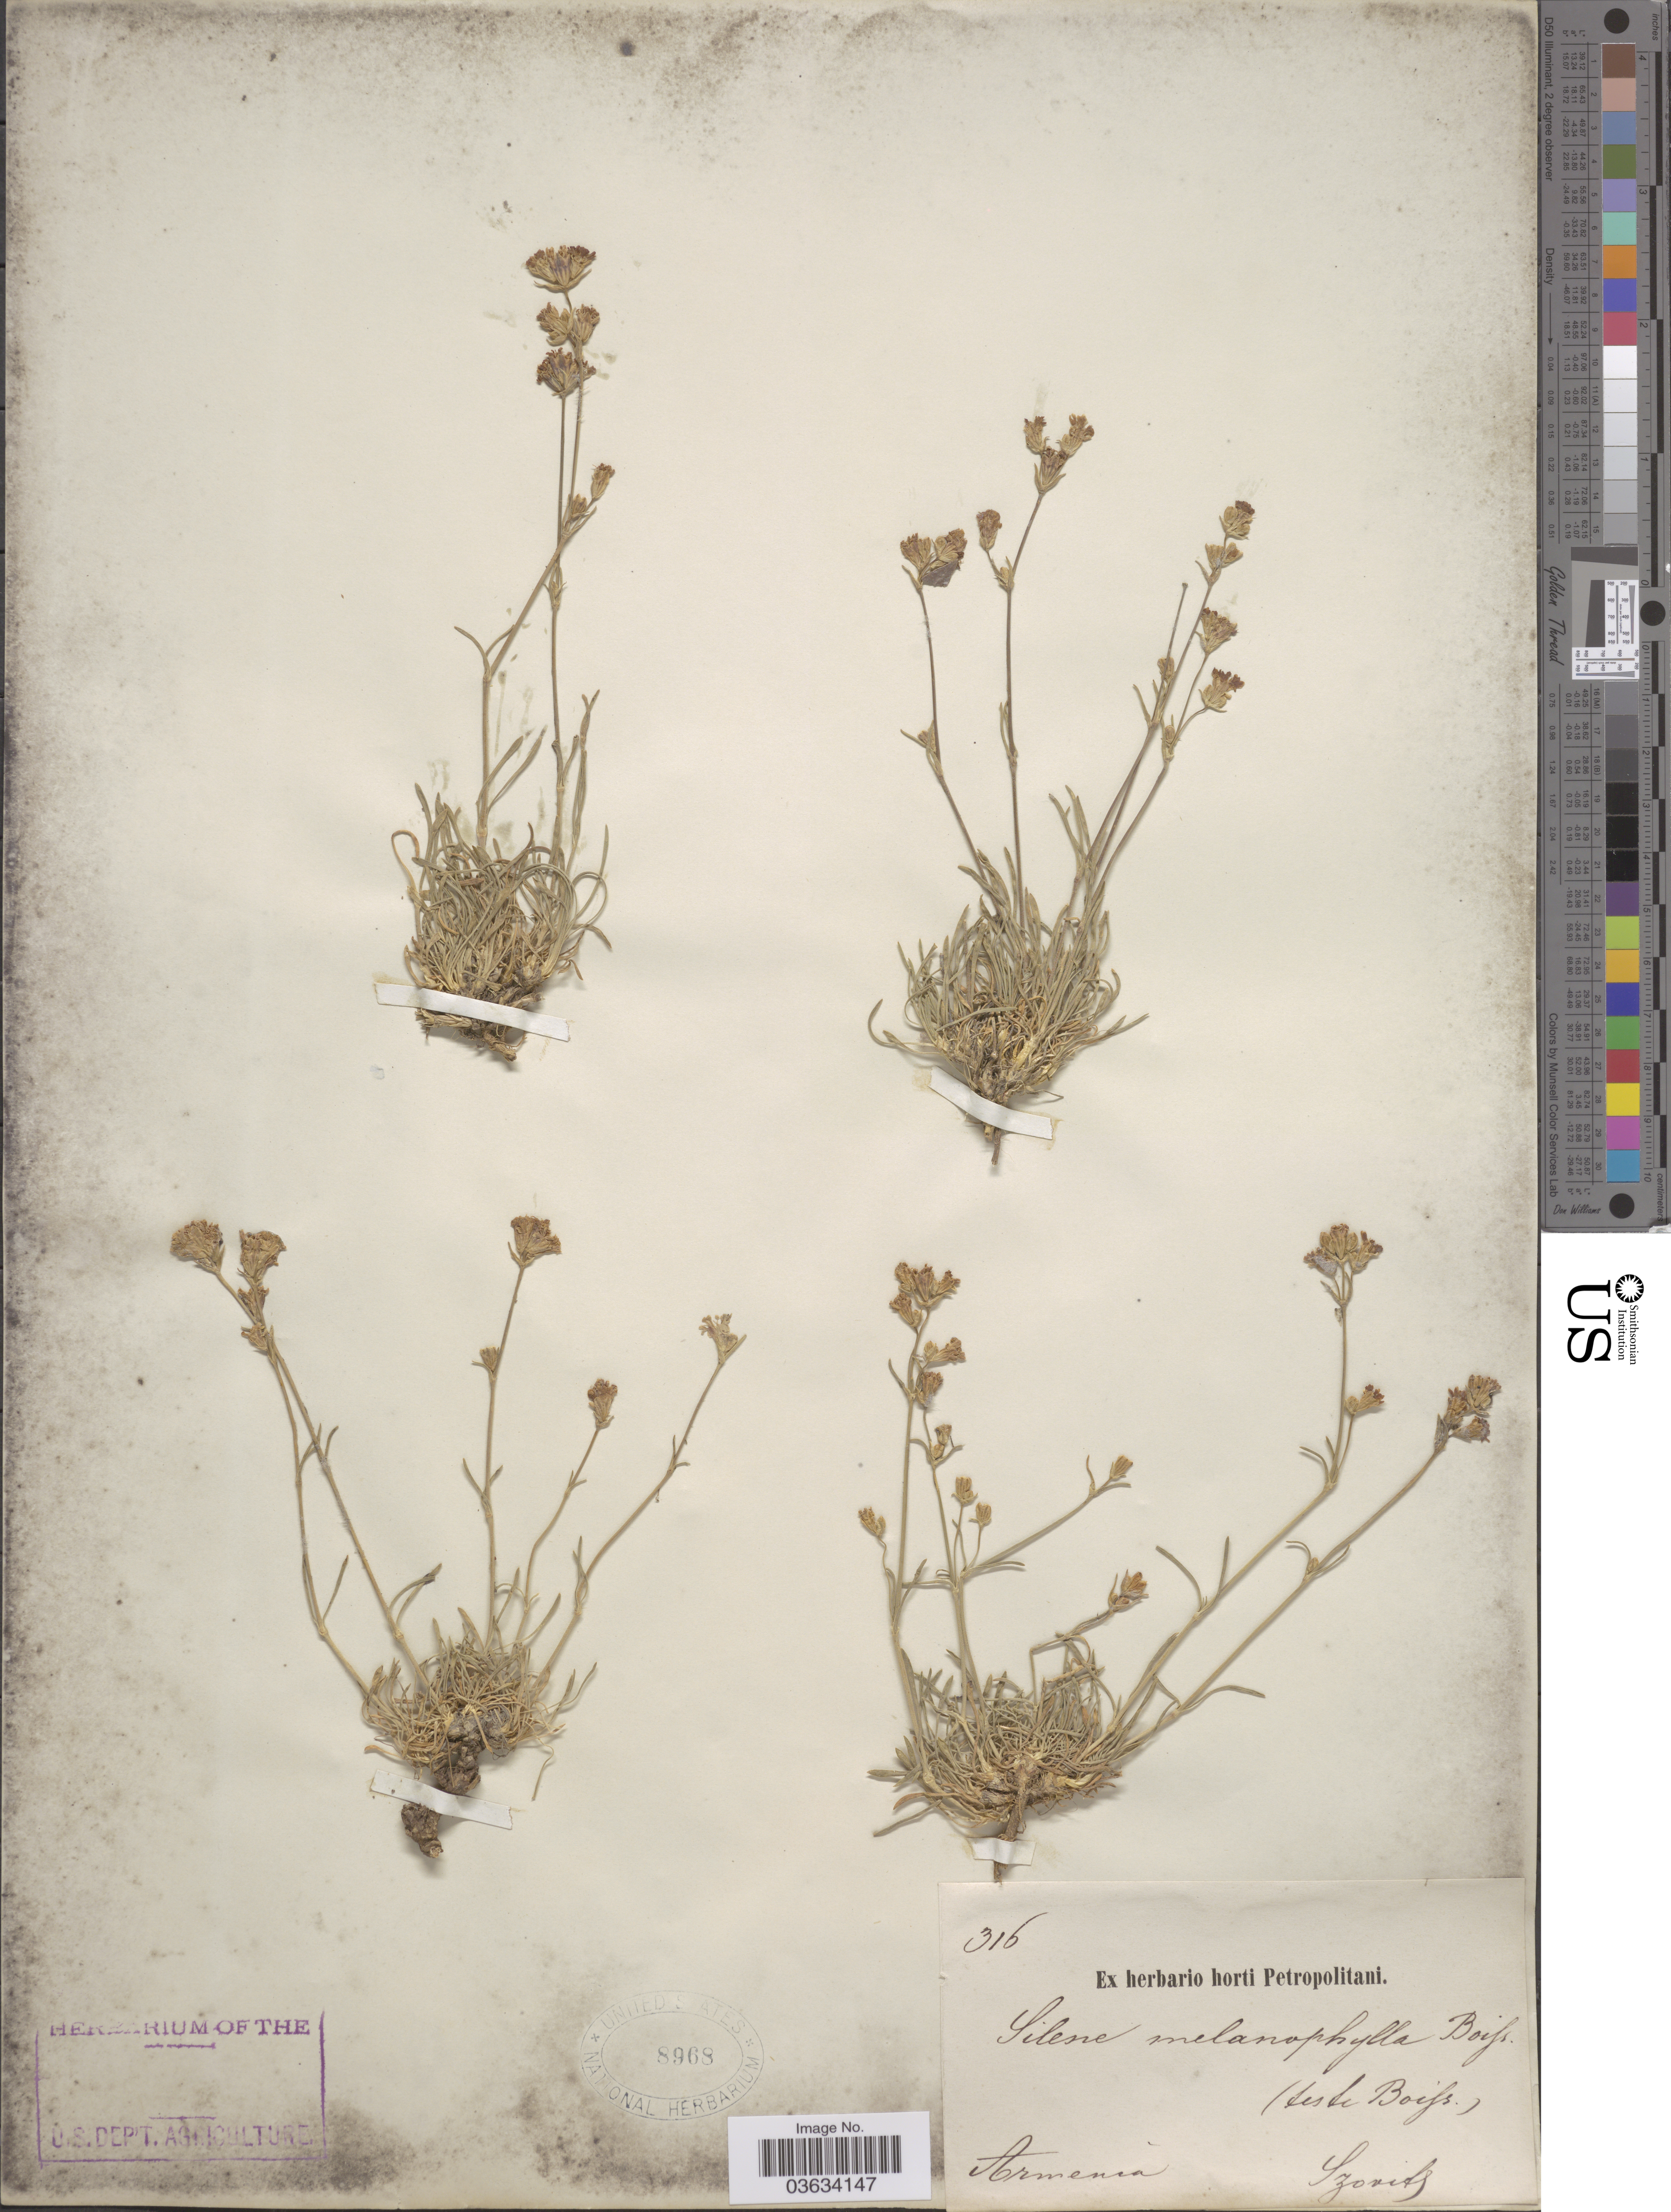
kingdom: Plantae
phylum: Tracheophyta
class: Magnoliopsida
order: Caryophyllales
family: Caryophyllaceae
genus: Silene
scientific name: Silene melanophylla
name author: Boiss.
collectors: Szovits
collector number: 316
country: Armenia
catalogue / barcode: US 8968